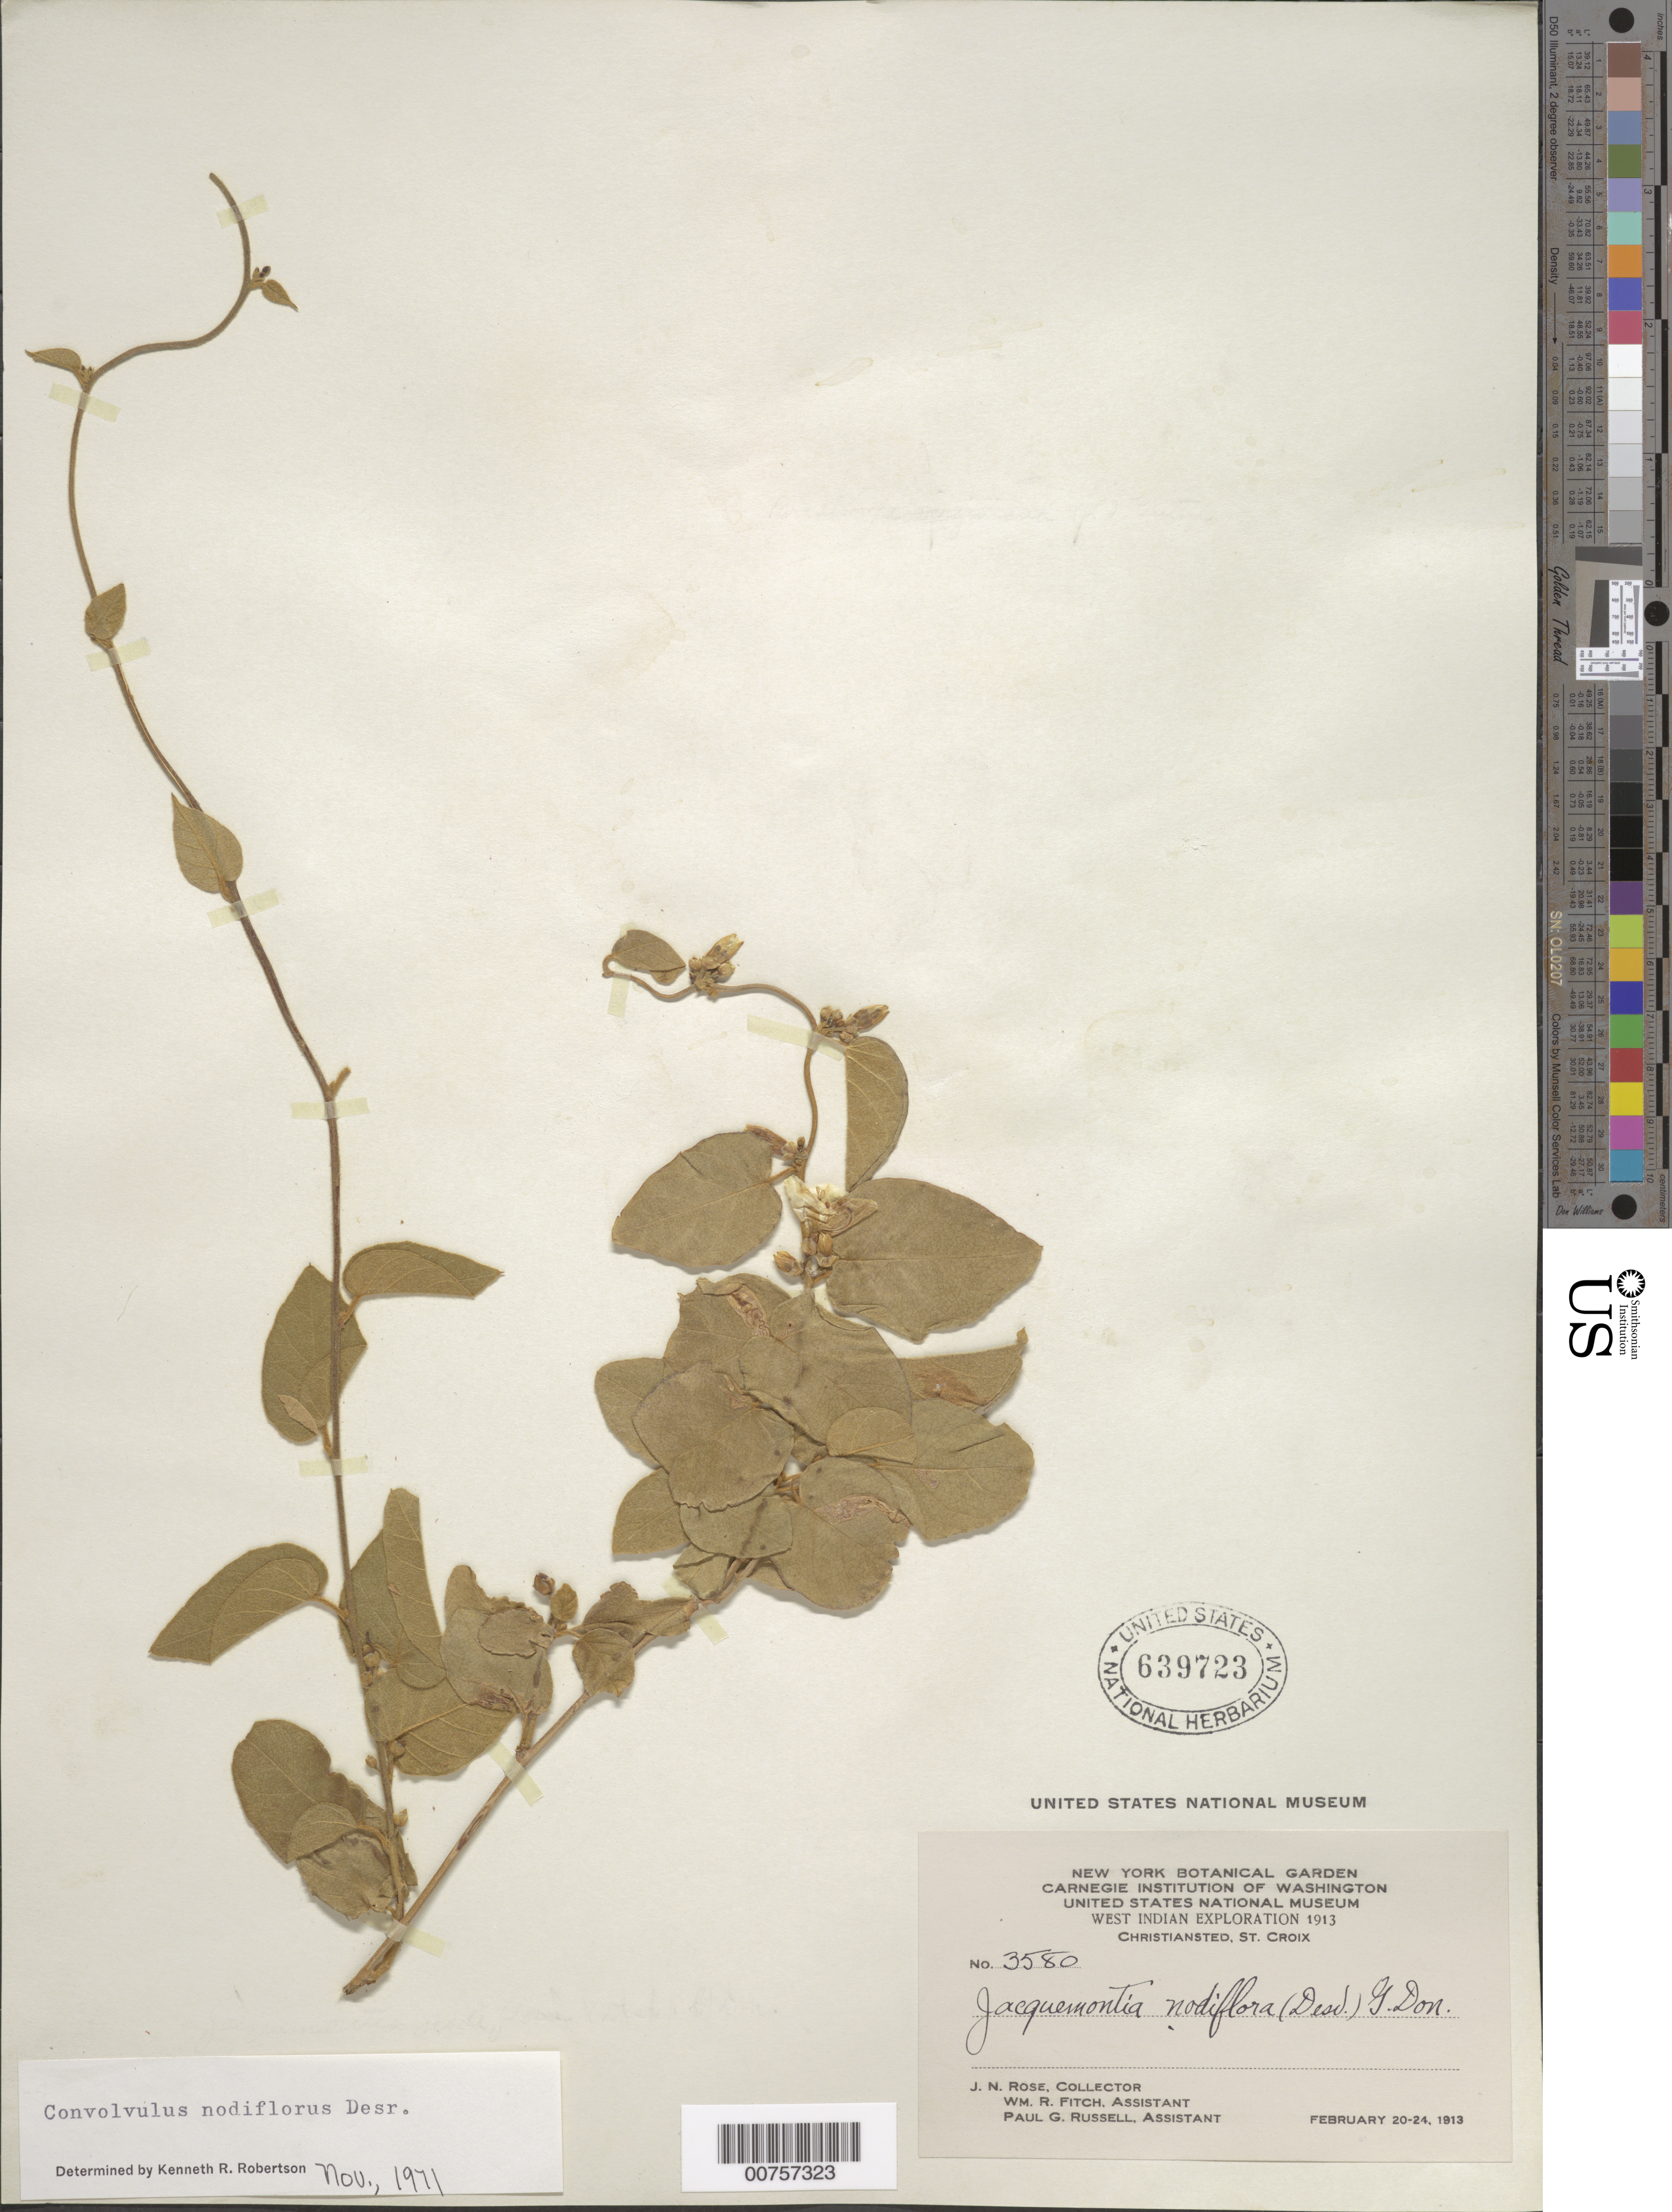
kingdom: Plantae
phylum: Tracheophyta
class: Magnoliopsida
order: Solanales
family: Convolvulaceae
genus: Convolvulus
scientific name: Convolvulus nodiflorus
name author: Desr.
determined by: Robertson, K. R.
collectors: J. N. Rose, W. R. Fitch & P. G. Russell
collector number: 3580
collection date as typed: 20 Feb 1913 to 24 Feb 1913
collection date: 1913-02-20/1913-02-24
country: U.S. Virgin Islands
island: St. Croix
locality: Christiansted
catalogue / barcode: US 639723